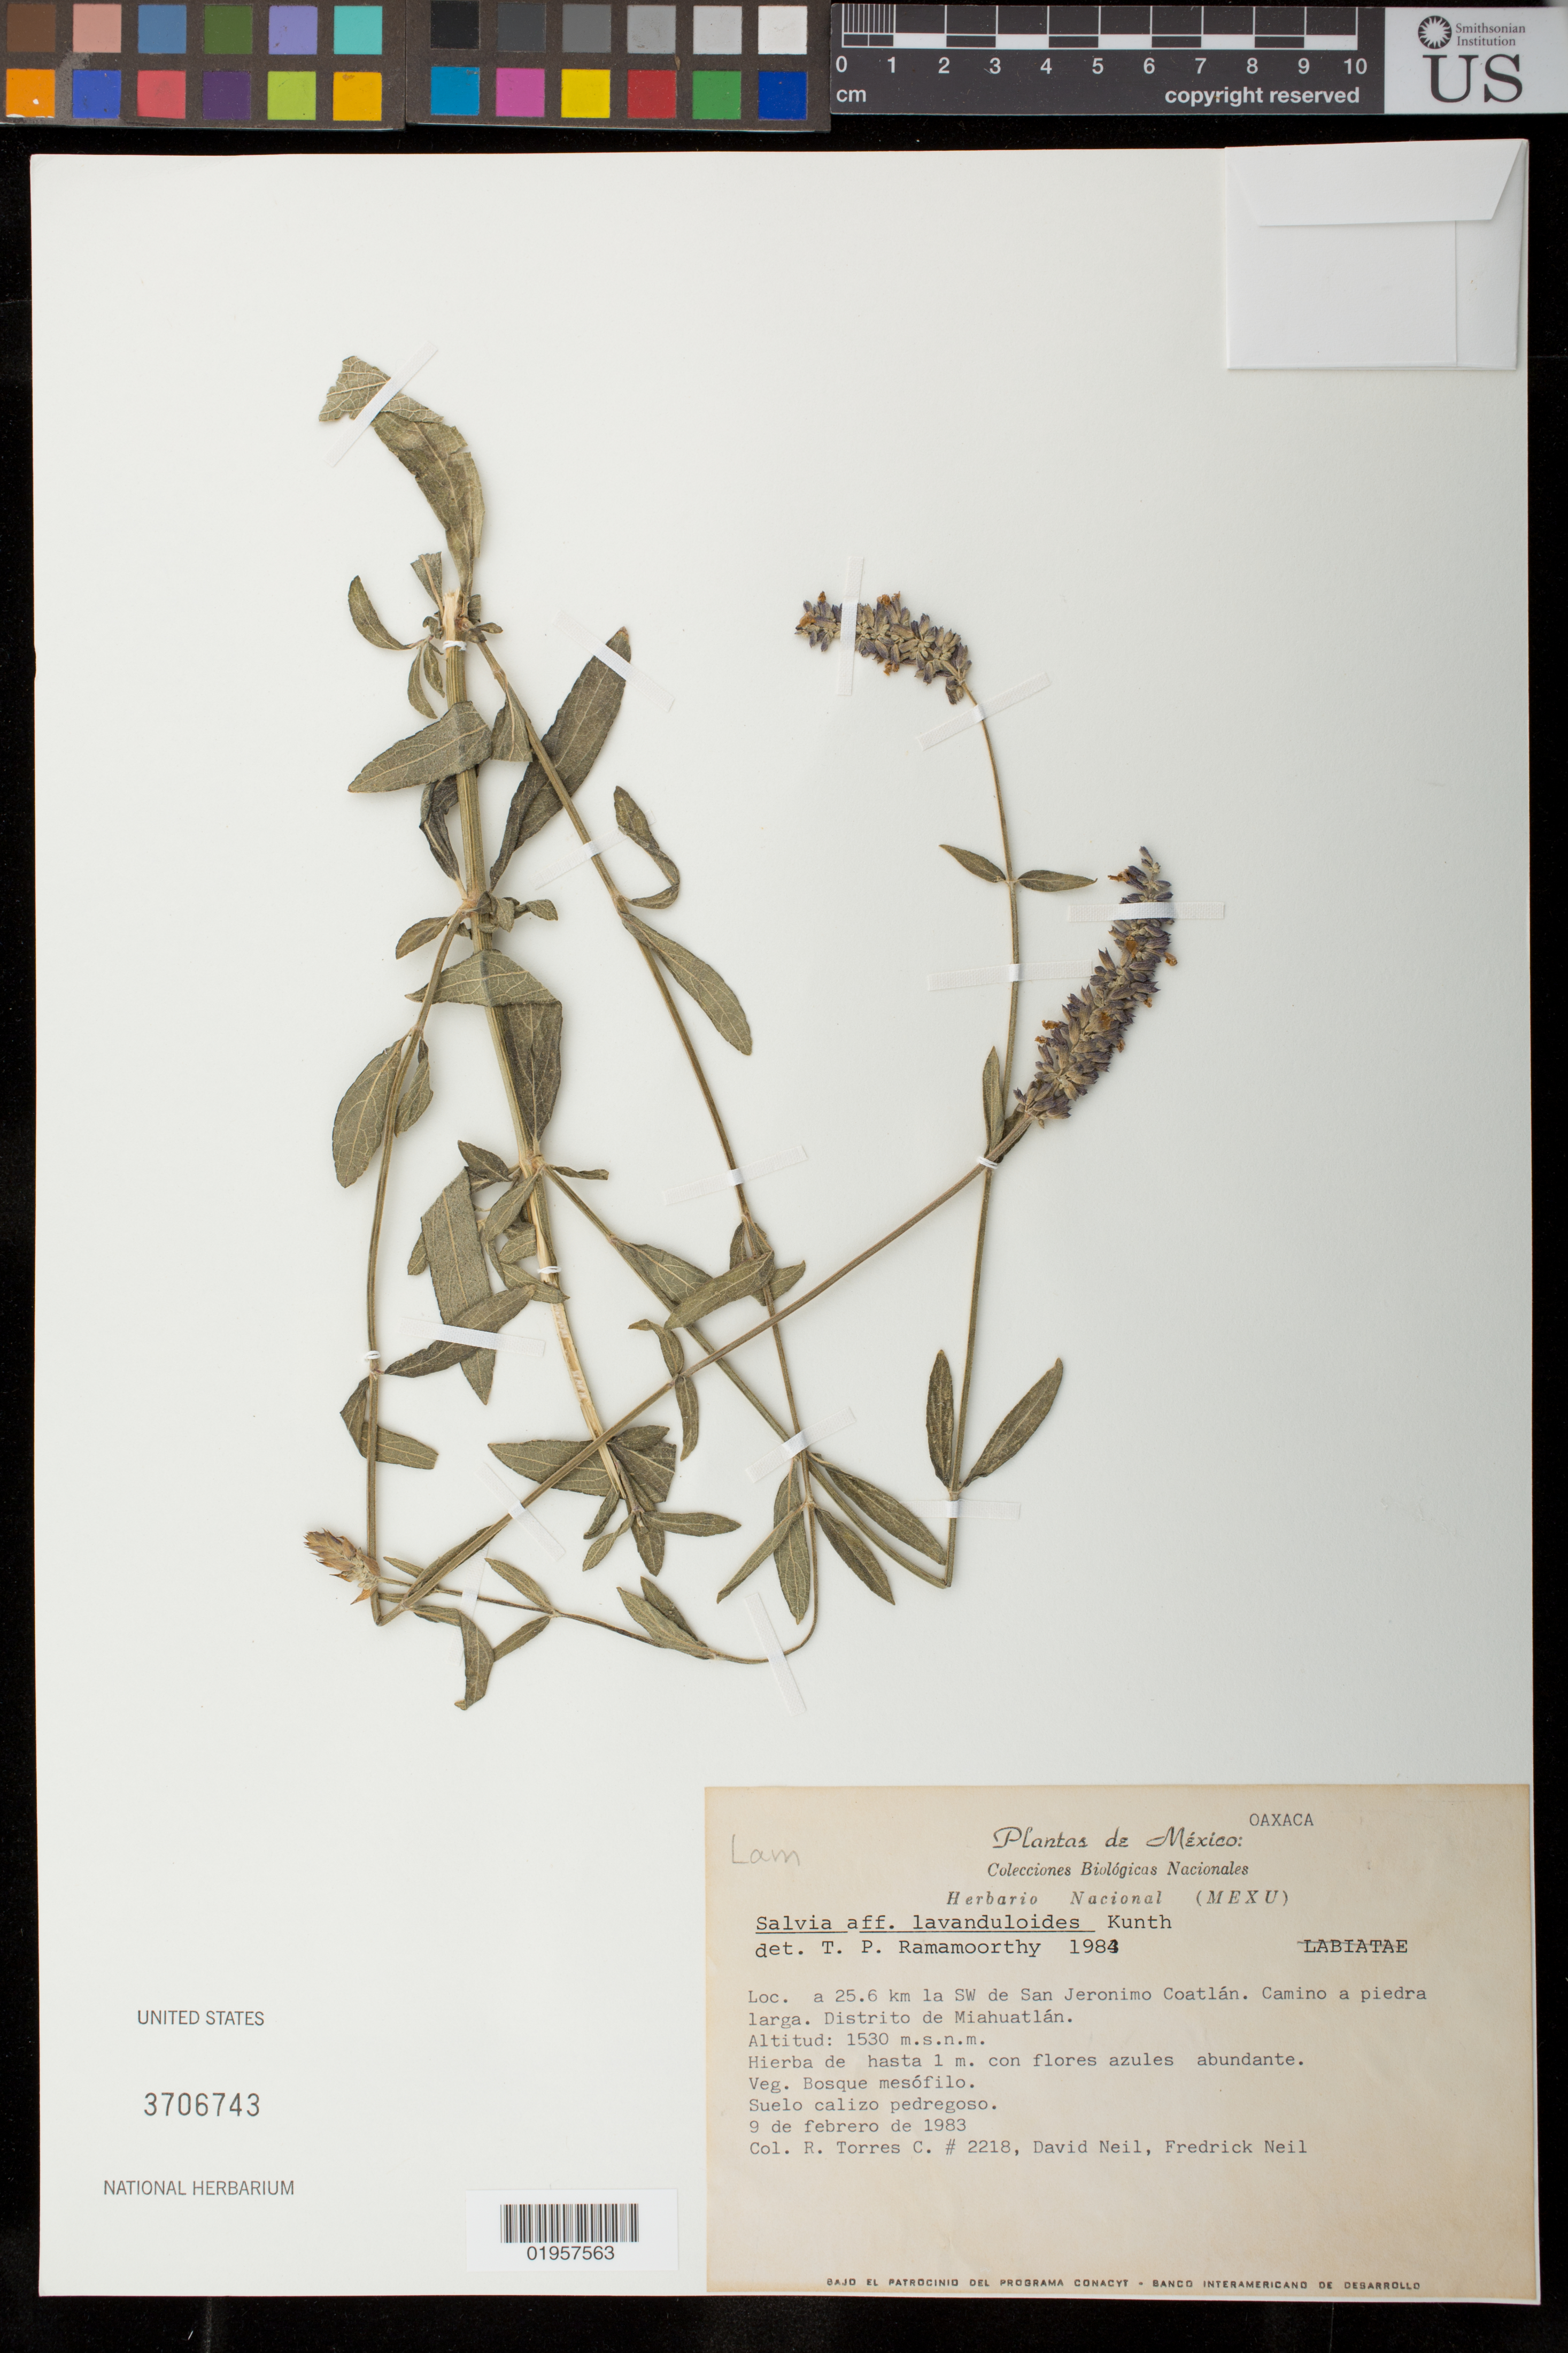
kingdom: Plantae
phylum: Tracheophyta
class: Magnoliopsida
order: Lamiales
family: Lamiaceae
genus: Salvia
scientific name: Salvia lavanduloides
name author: Kunth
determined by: Ramamoorthy, T. P.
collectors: R. Torres C., D. A. Neil & F. Neil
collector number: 2218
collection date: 1983-02-09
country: Mexico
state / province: Oaxaca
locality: Distrito de Miahuatlán; 25.6 km la SW de San Jeronimo Coatlán. Camino a piedra larga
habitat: Bosque mesófilo; abundante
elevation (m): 1530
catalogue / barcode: US 3706743